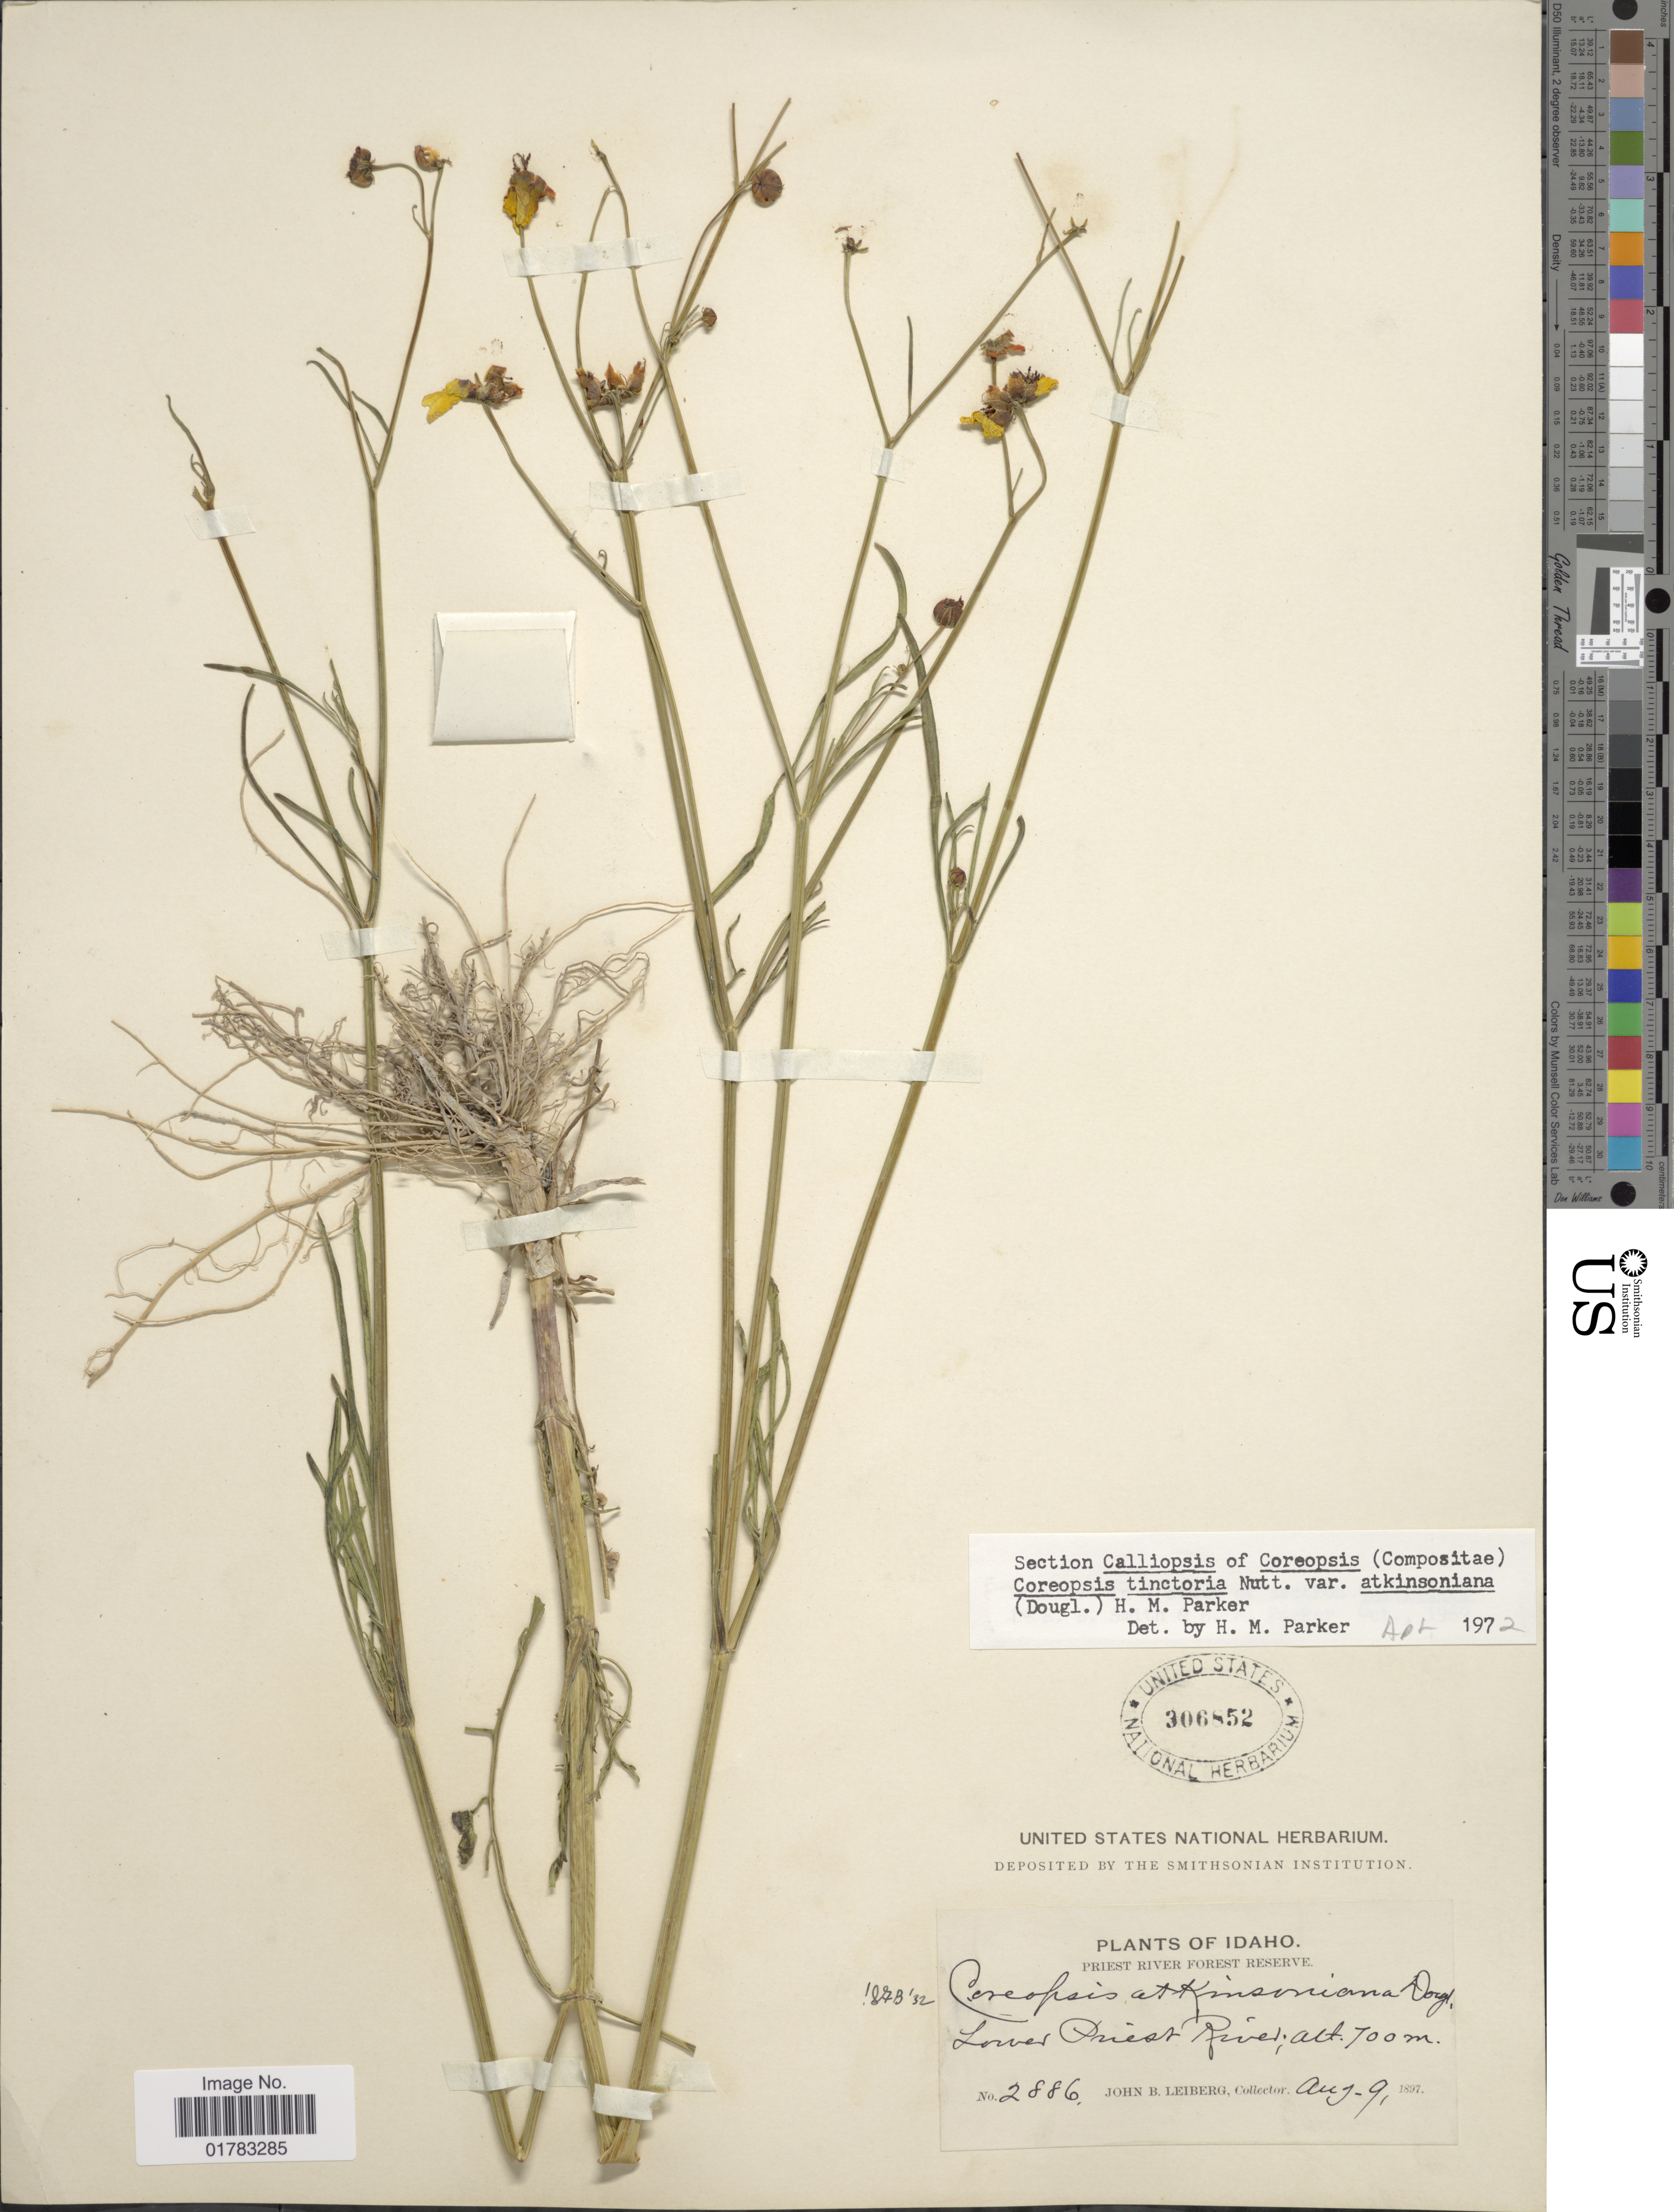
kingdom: Plantae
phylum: Tracheophyta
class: Magnoliopsida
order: Asterales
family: Asteraceae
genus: Coreopsis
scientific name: Coreopsis tinctoria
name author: Nutt.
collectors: J. B. Leiberg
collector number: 2886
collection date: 1897-08-09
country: United States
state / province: Idaho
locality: Priest River Forest Reserve, lower Priest River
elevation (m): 700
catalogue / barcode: US 306852